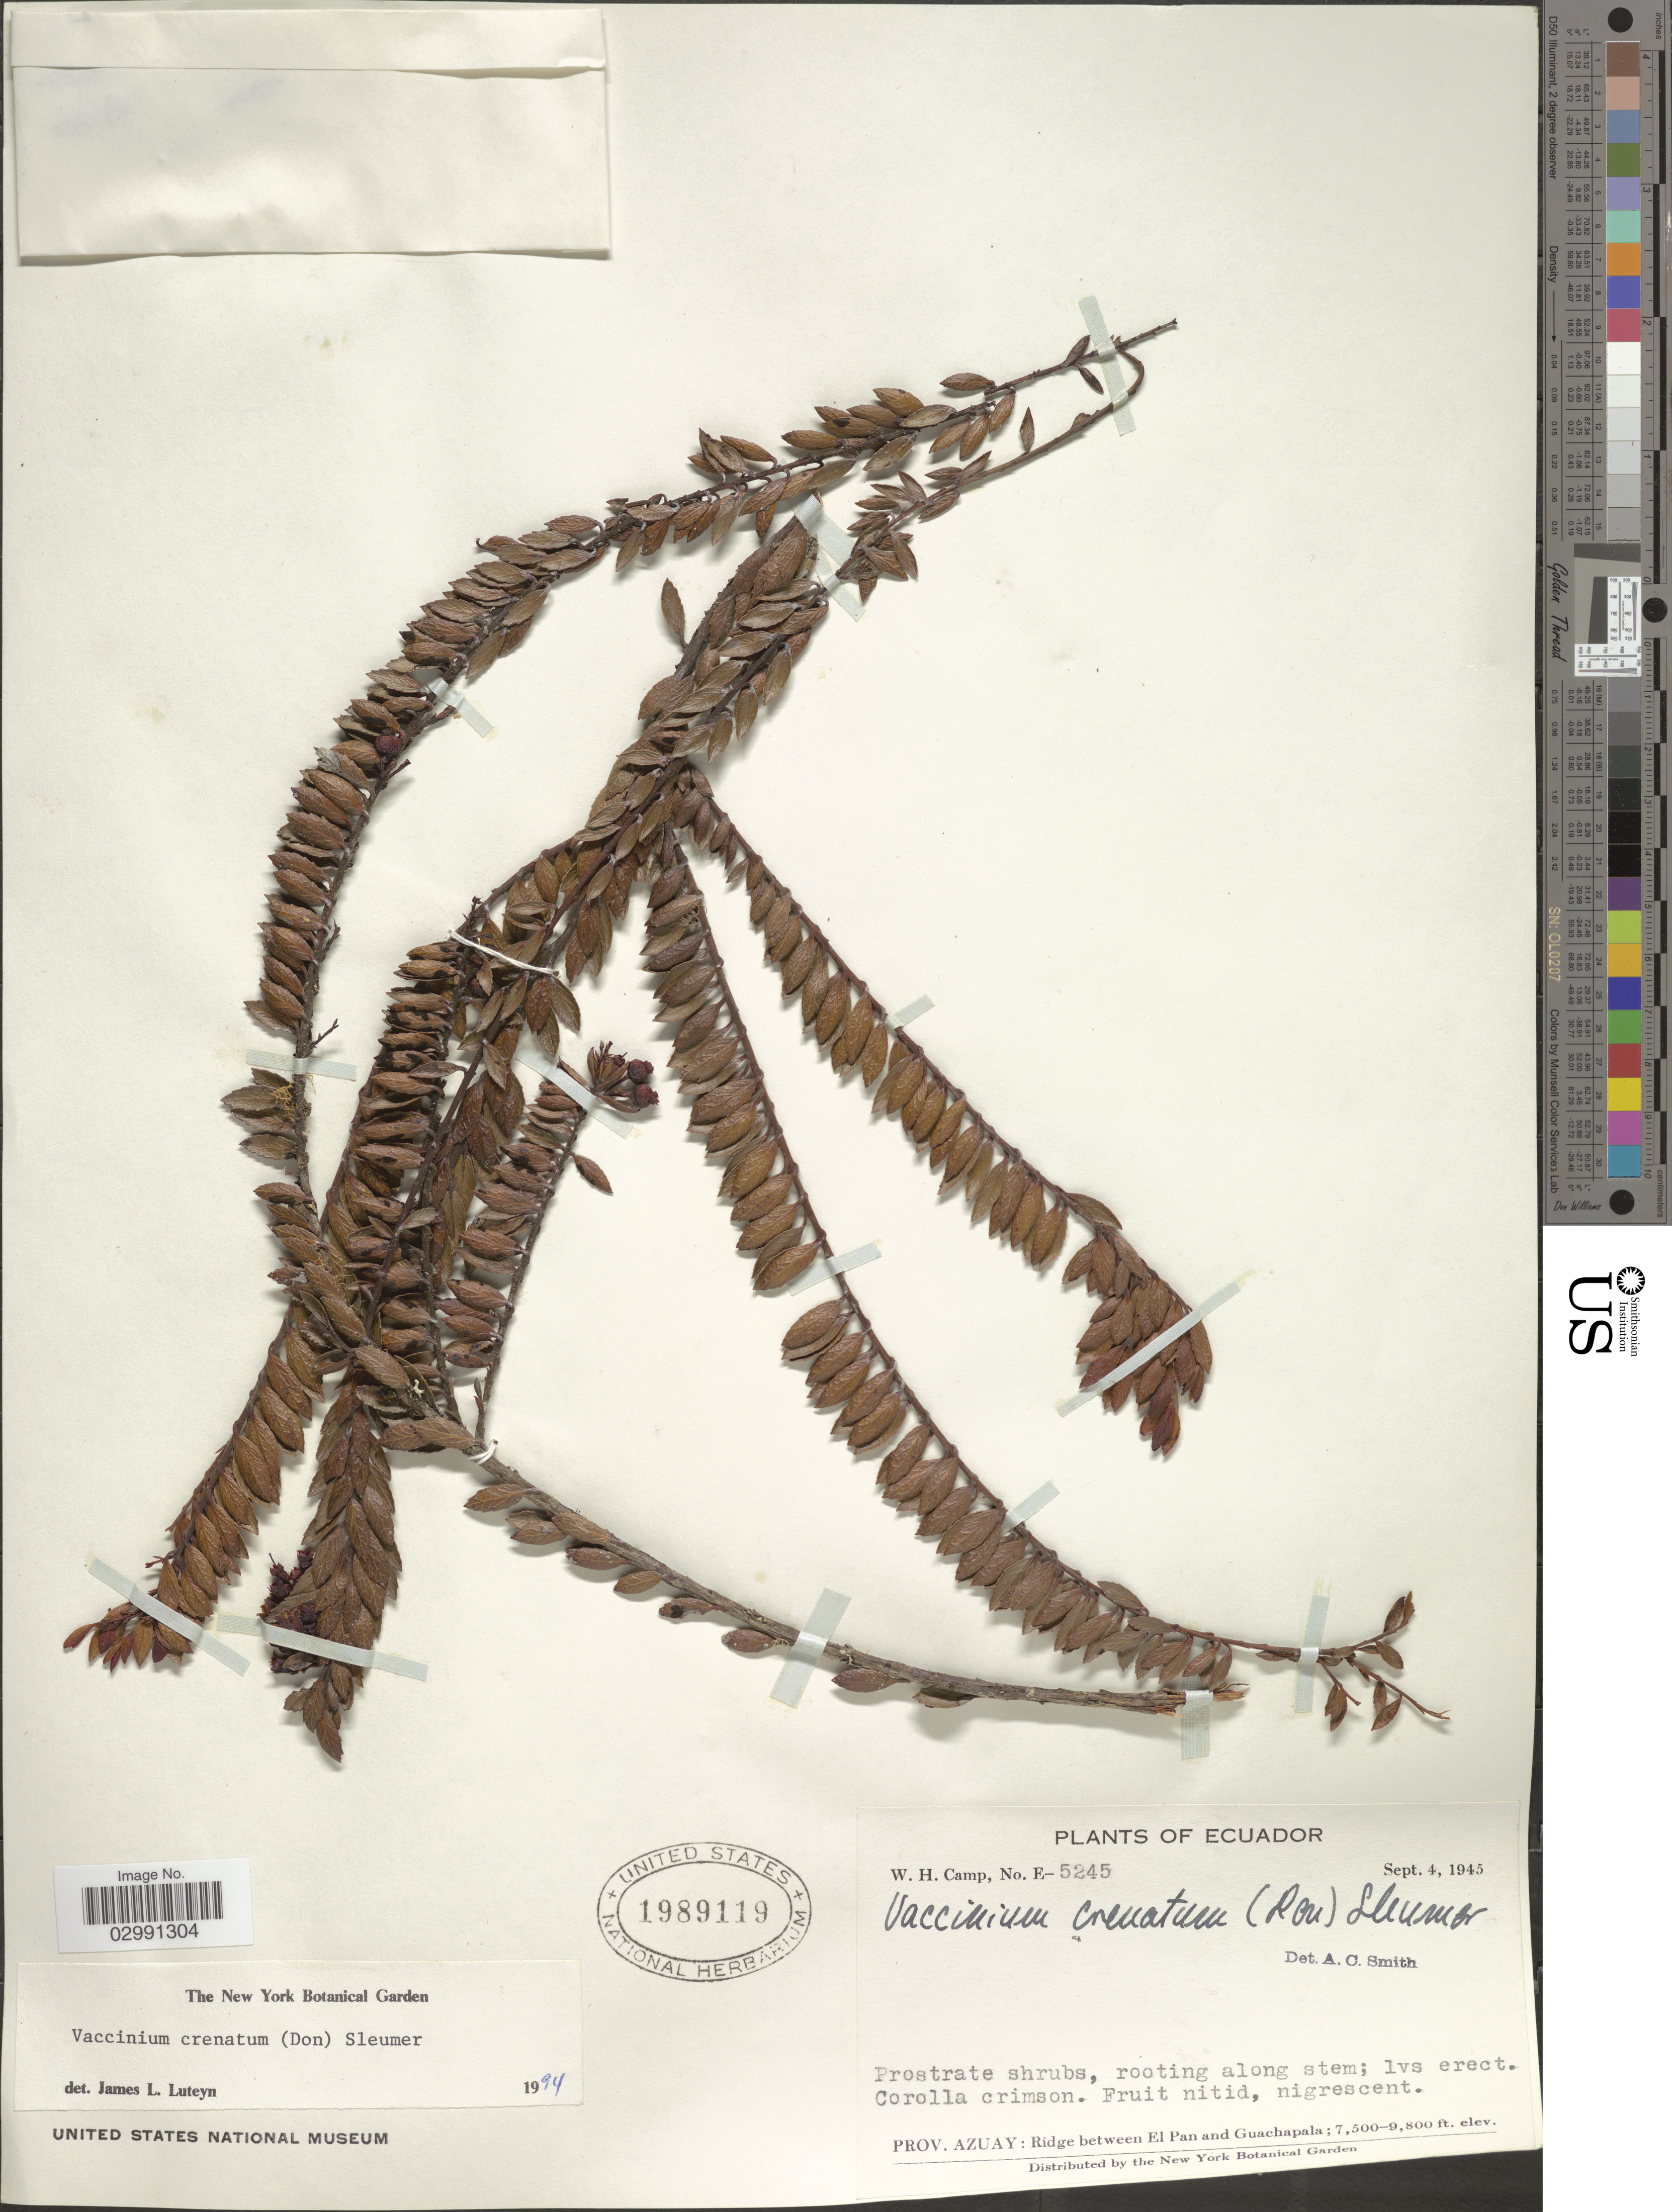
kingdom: Plantae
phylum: Tracheophyta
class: Magnoliopsida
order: Ericales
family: Ericaceae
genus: Vaccinium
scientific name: Vaccinium crenatum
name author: (G. Don) Sleumer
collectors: W. H. Camp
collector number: E-5245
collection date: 1945-09-04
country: Ecuador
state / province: Azuay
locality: Prov. Azuay: Ridge between El Pan and Guachapala.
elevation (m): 2286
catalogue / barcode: US 1989119